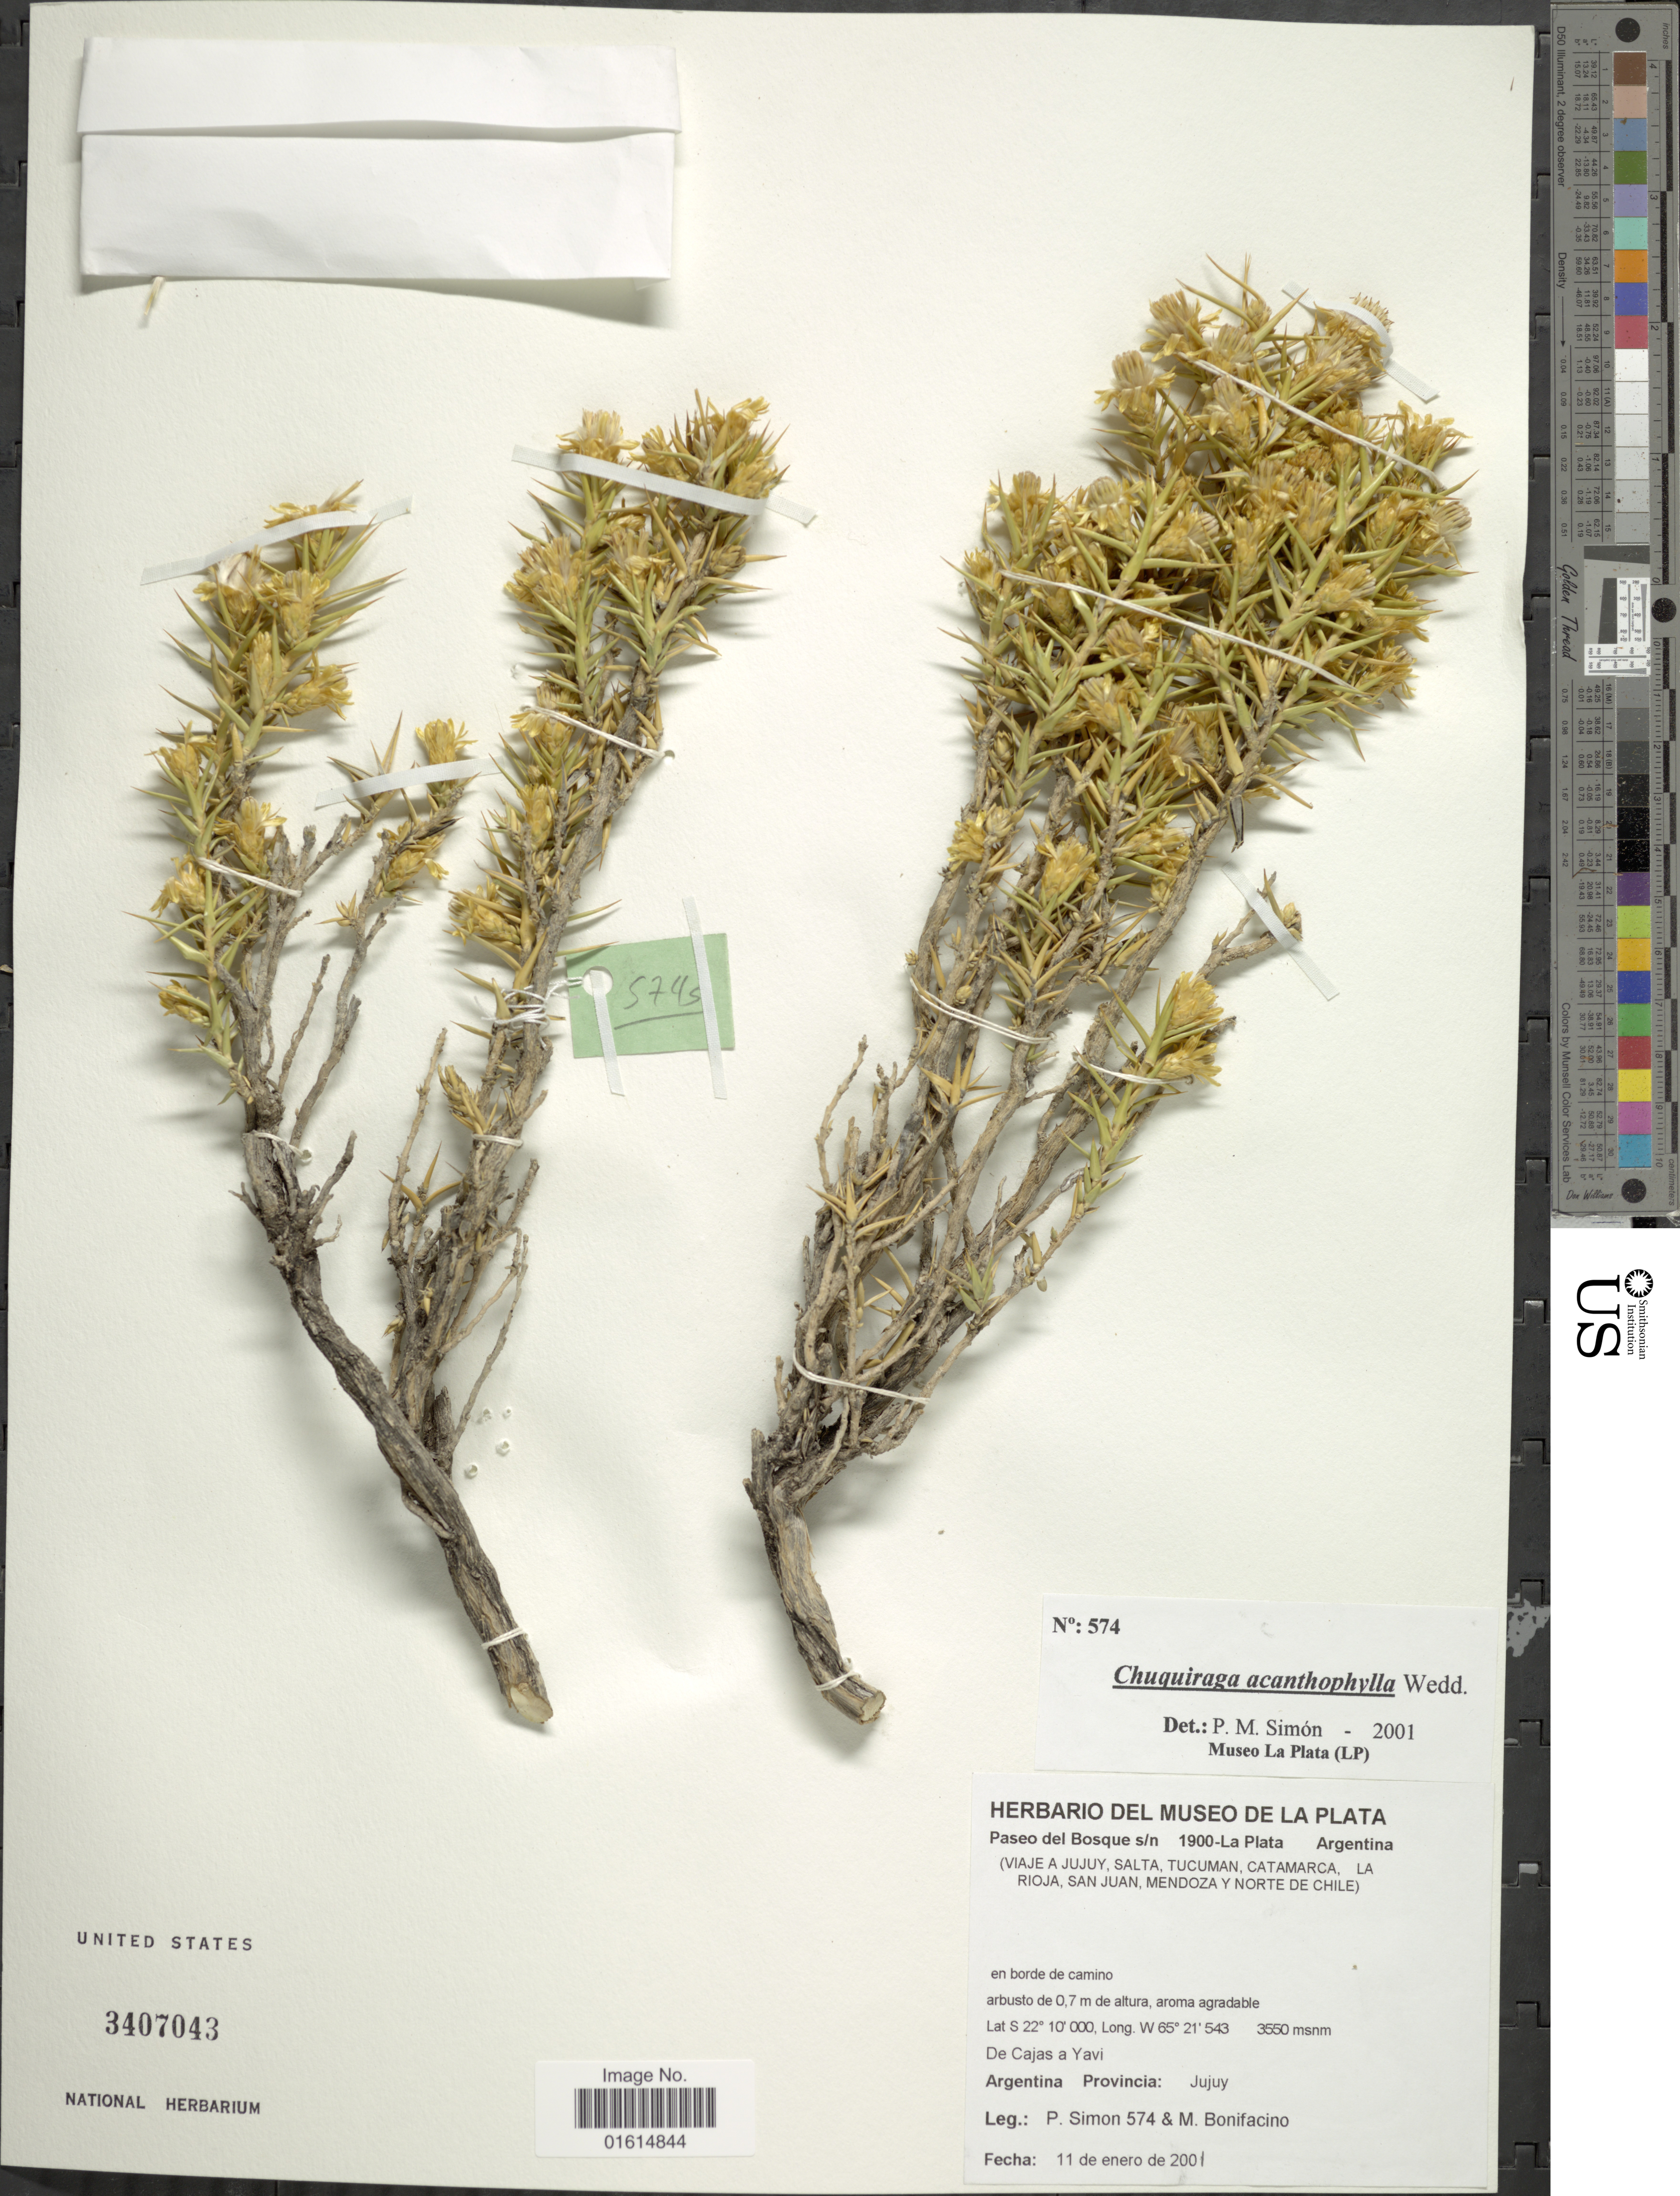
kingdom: Plantae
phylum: Tracheophyta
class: Magnoliopsida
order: Asterales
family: Asteraceae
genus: Chuquiraga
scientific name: Chuquiraga acanthophylla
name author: Wedd.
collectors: P. Simon & M. Bonifacino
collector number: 574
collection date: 2001-01-11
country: Argentina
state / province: Jujuy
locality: De Cajas a Yavi, Provincia Jujuy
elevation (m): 3550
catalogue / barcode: US 3407043